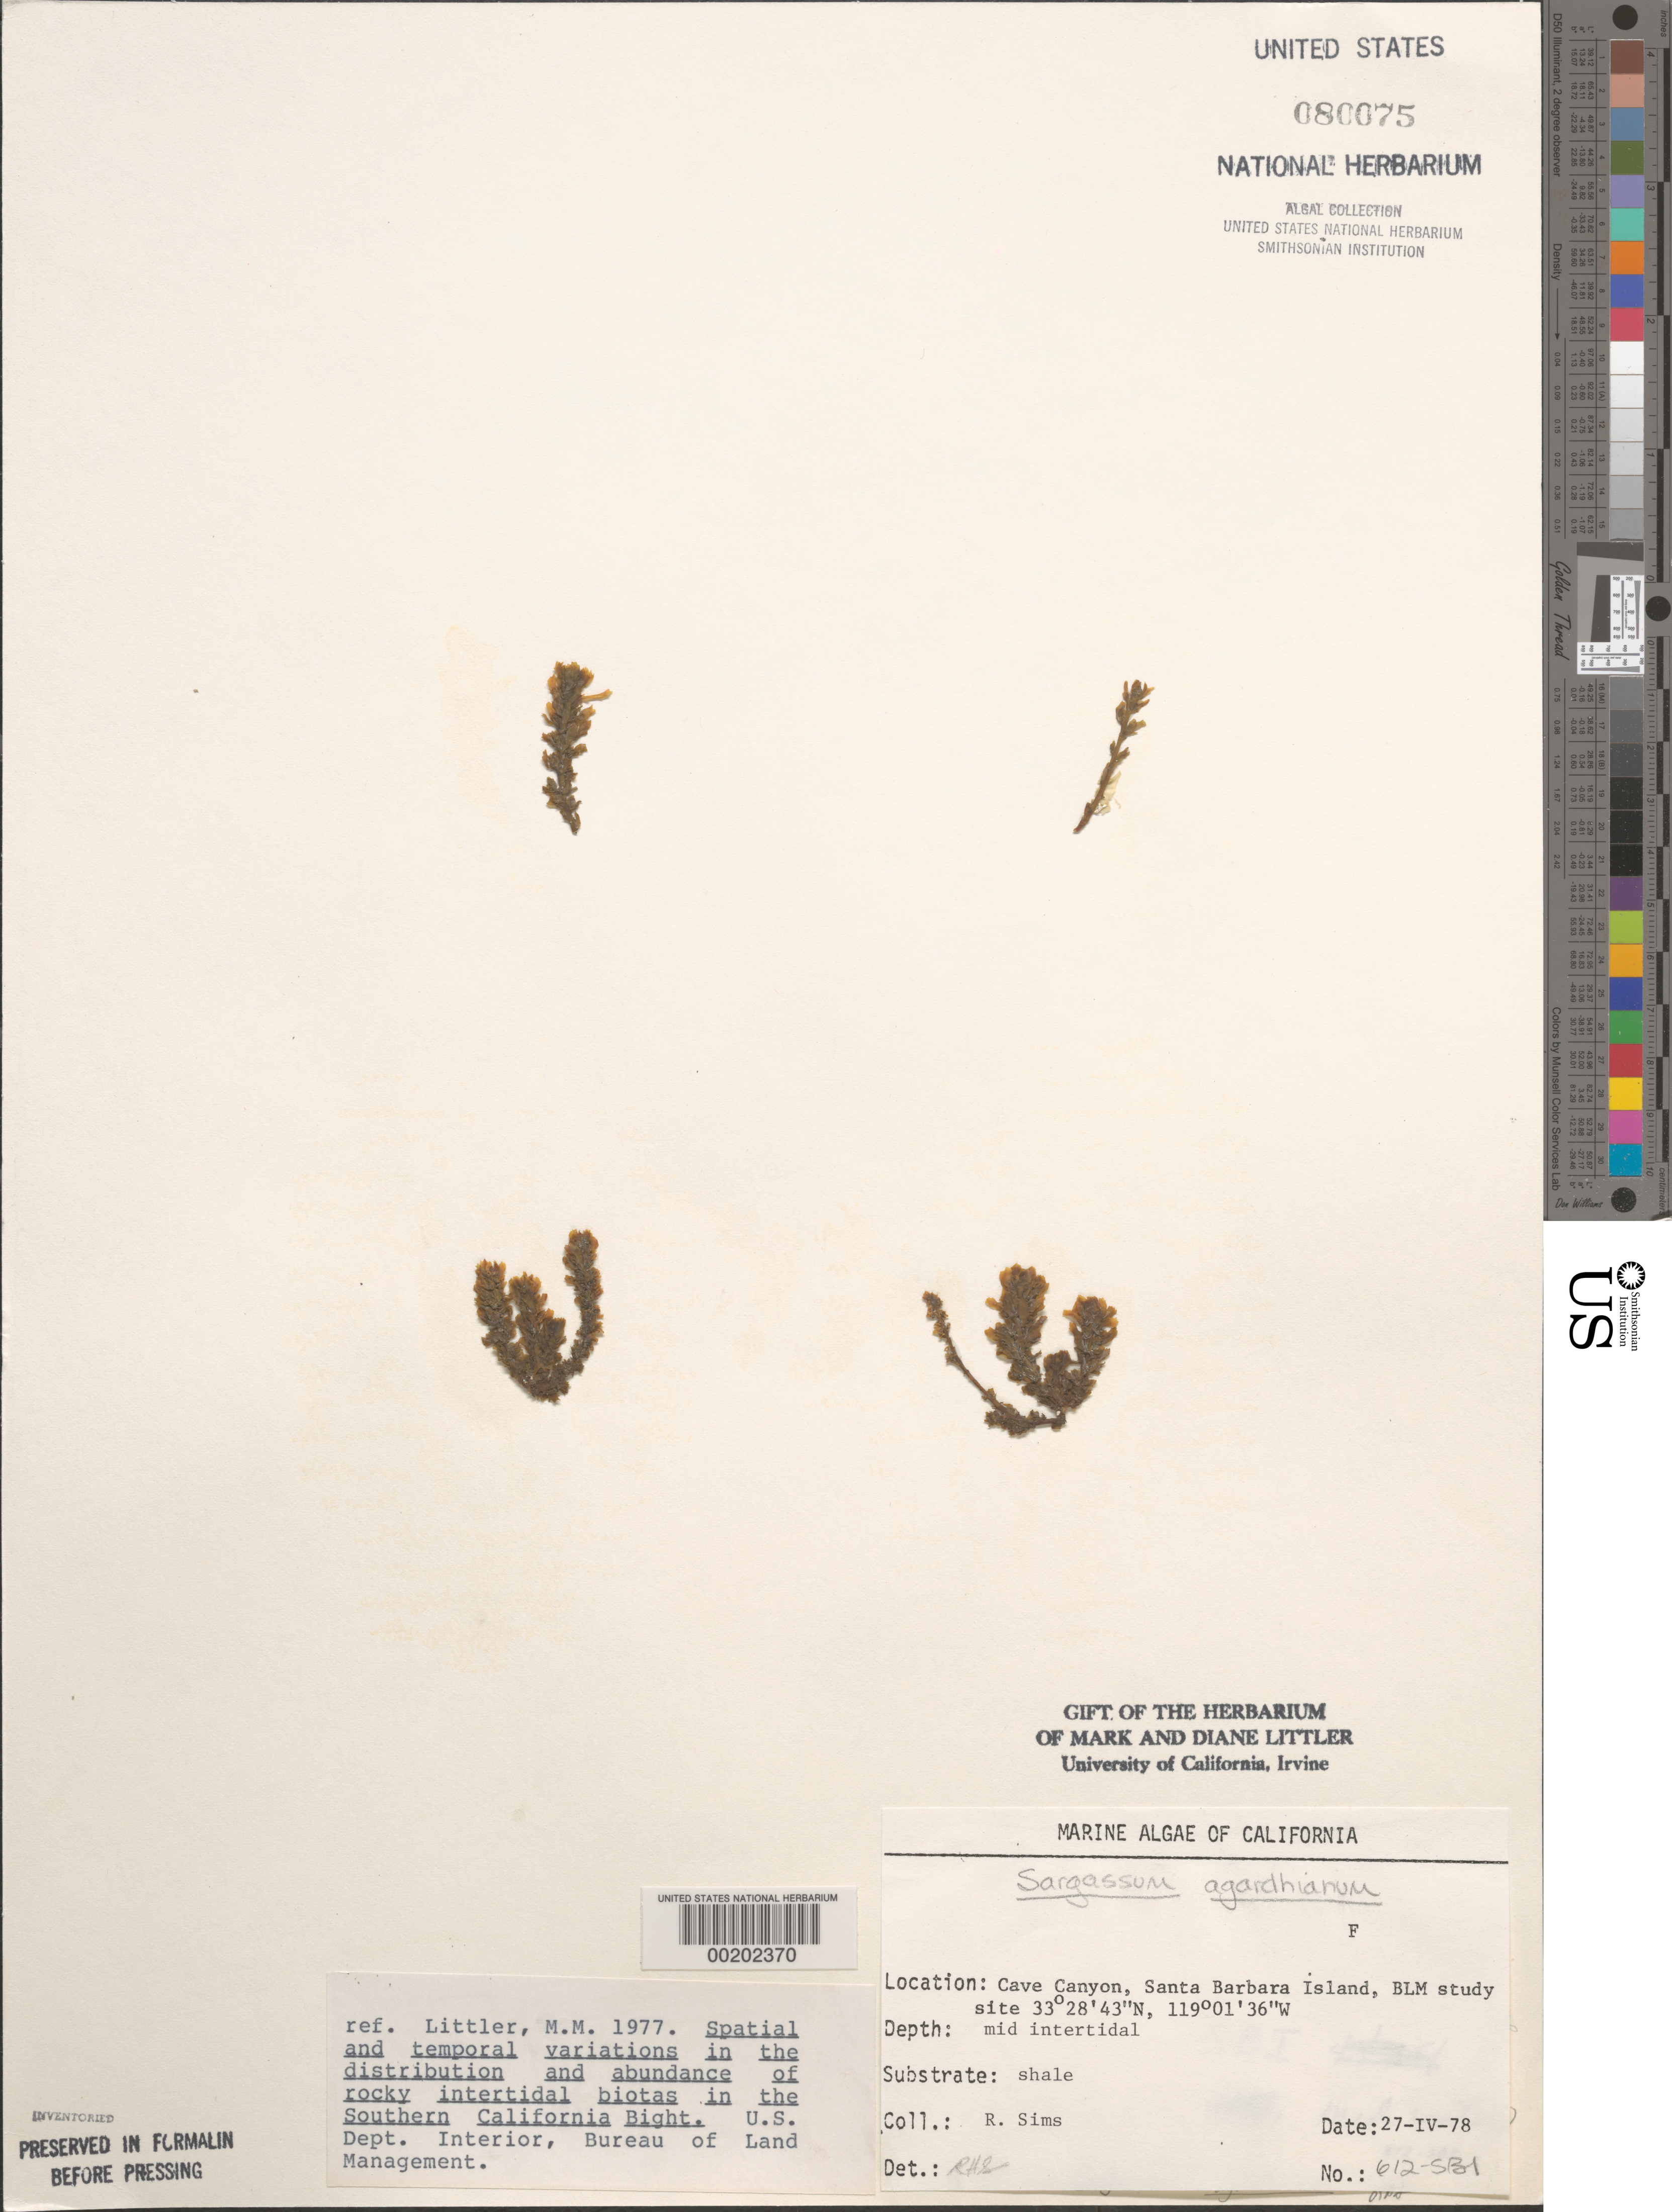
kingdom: Chromista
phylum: Ochrophyta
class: Phaeophyceae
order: Fucales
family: Sargassaceae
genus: Sargassum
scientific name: Sargassum agardhianum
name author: Farl. in J. Agardh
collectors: D. Martz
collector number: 612-SBI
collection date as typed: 27 Apr 1978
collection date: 1978-04-27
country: United States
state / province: California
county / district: Santa Barbara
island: Santa Barbara Island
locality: Cave Canyon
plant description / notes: BLM-SOCALBIGHT Rocky Intertidal Survey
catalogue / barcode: US 80075